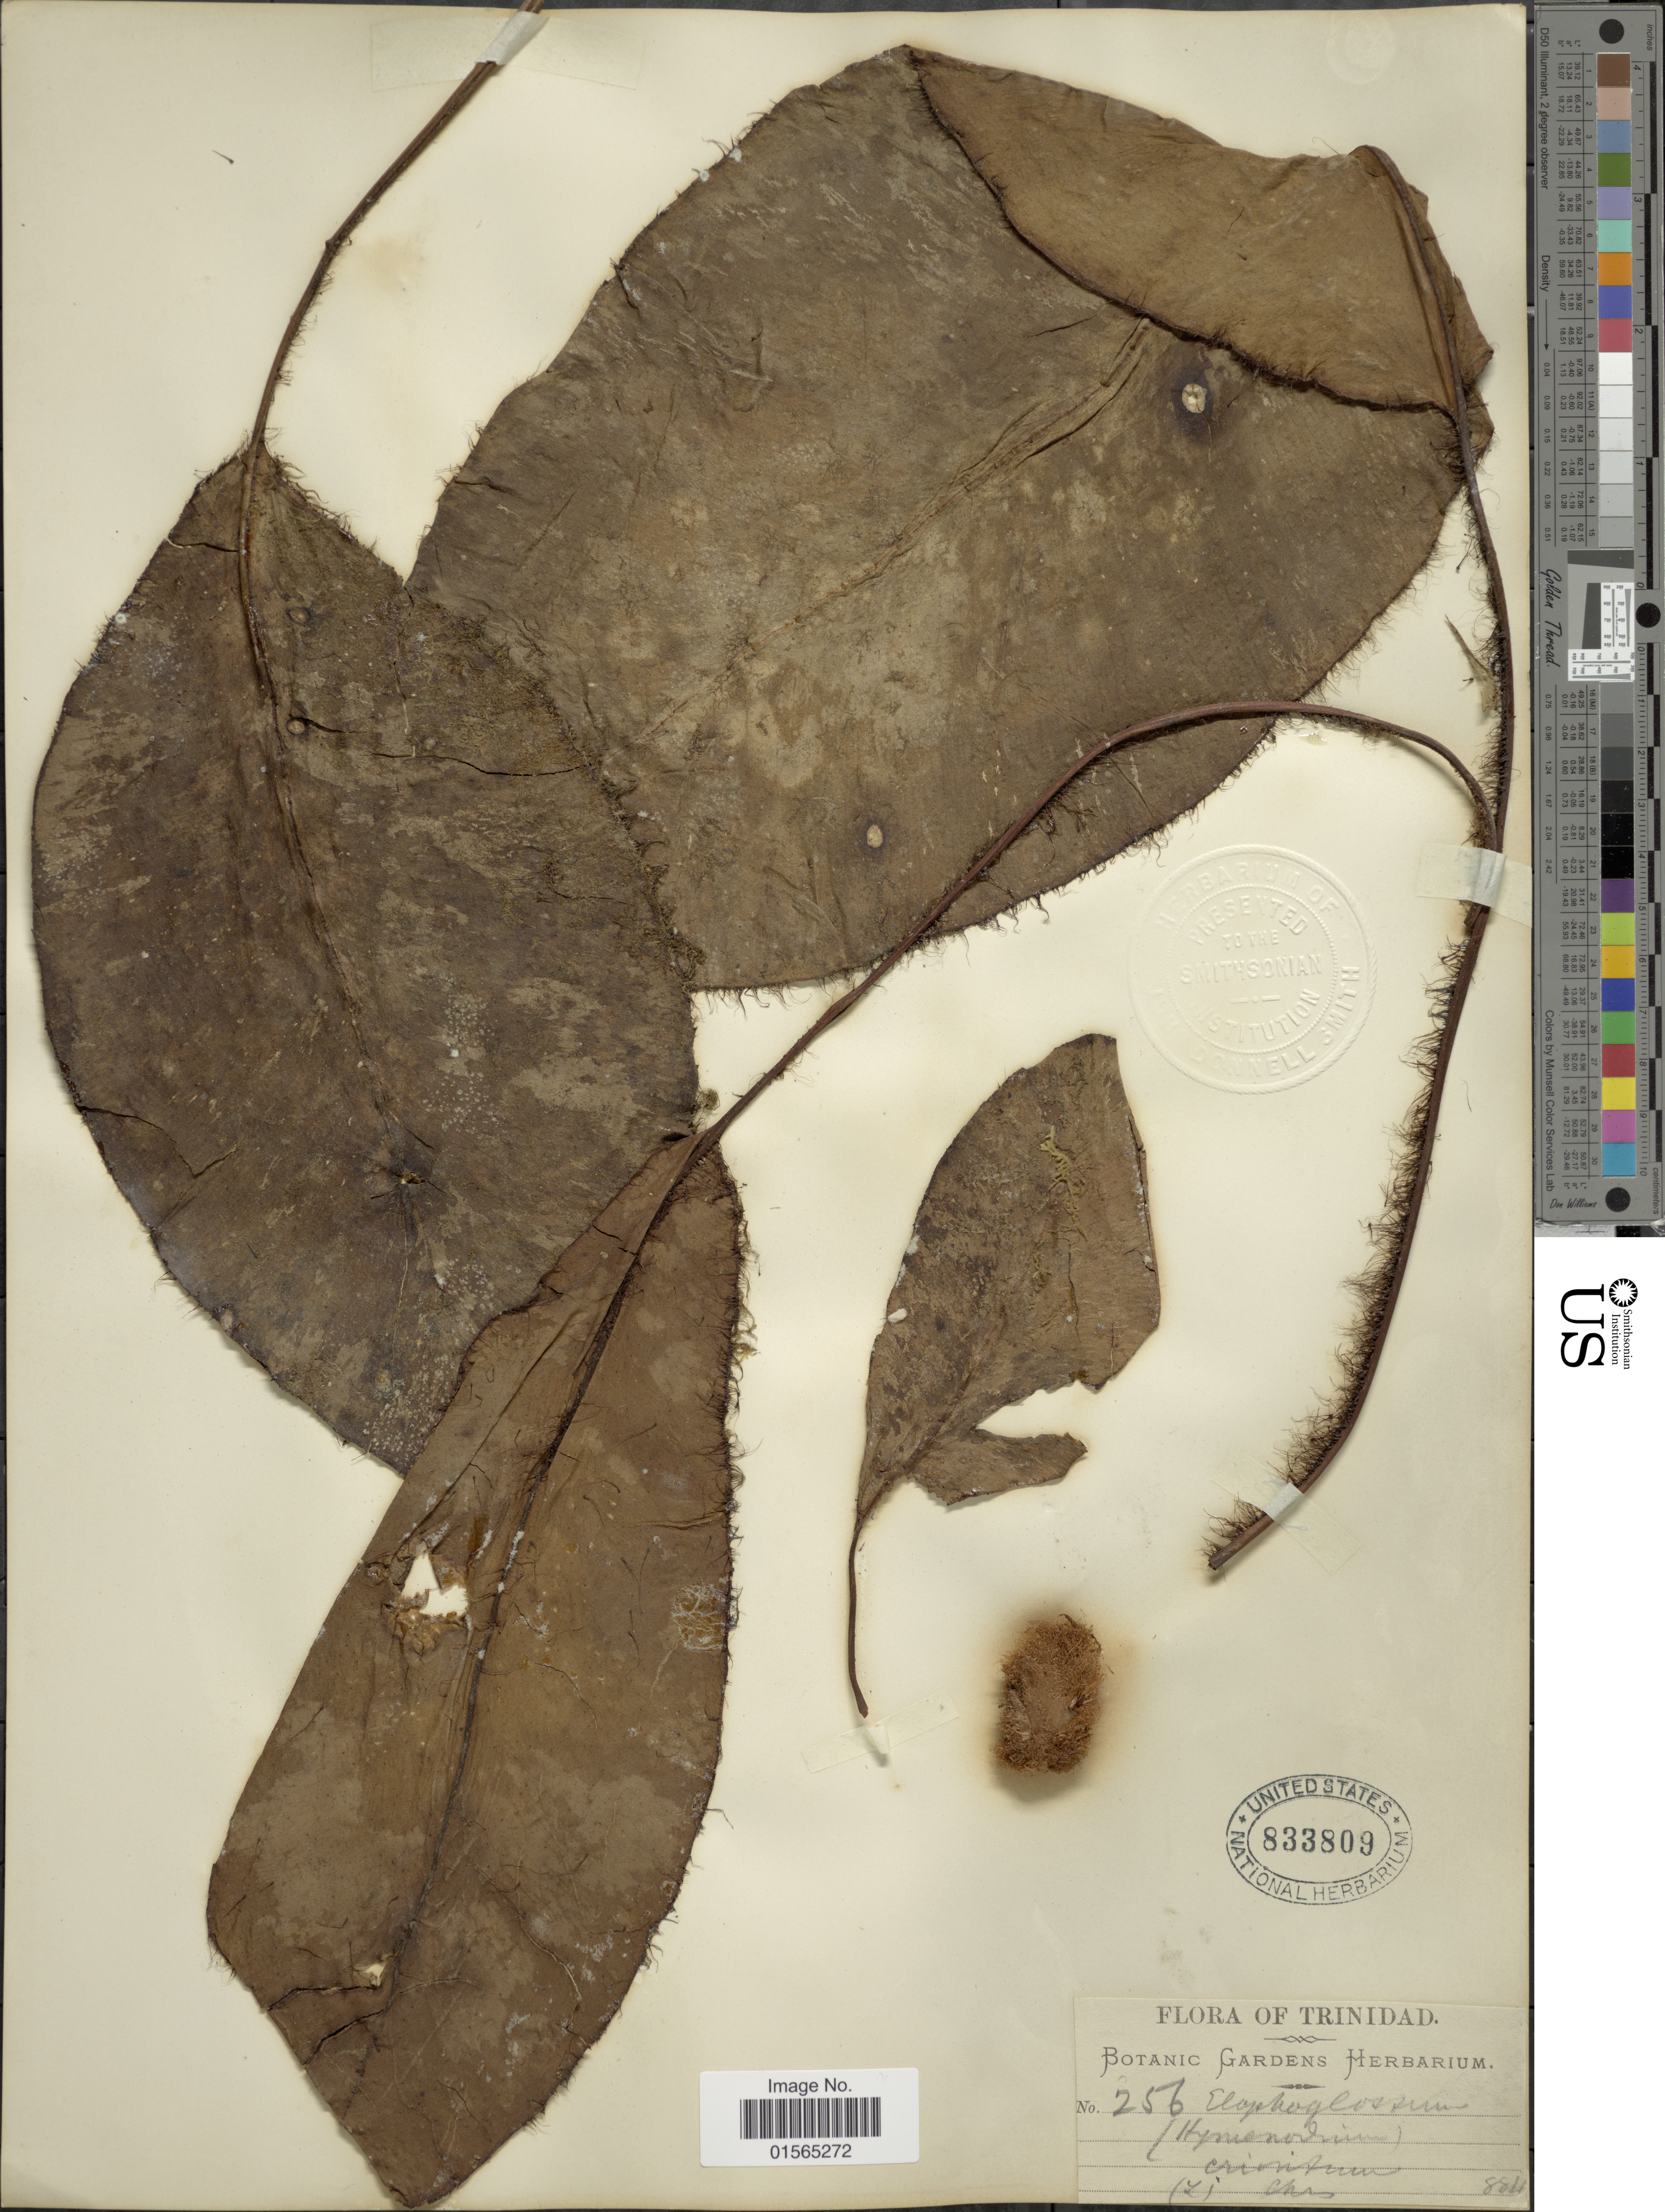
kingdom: Plantae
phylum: Tracheophyta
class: Polypodiopsida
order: Polypodiales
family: Dryopteridaceae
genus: Elaphoglossum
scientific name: Elaphoglossum crinitum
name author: (L.) Christ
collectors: Botanic Gardens Herbarium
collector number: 256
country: Trinidad and Tobago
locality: Trinidad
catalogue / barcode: US 833809